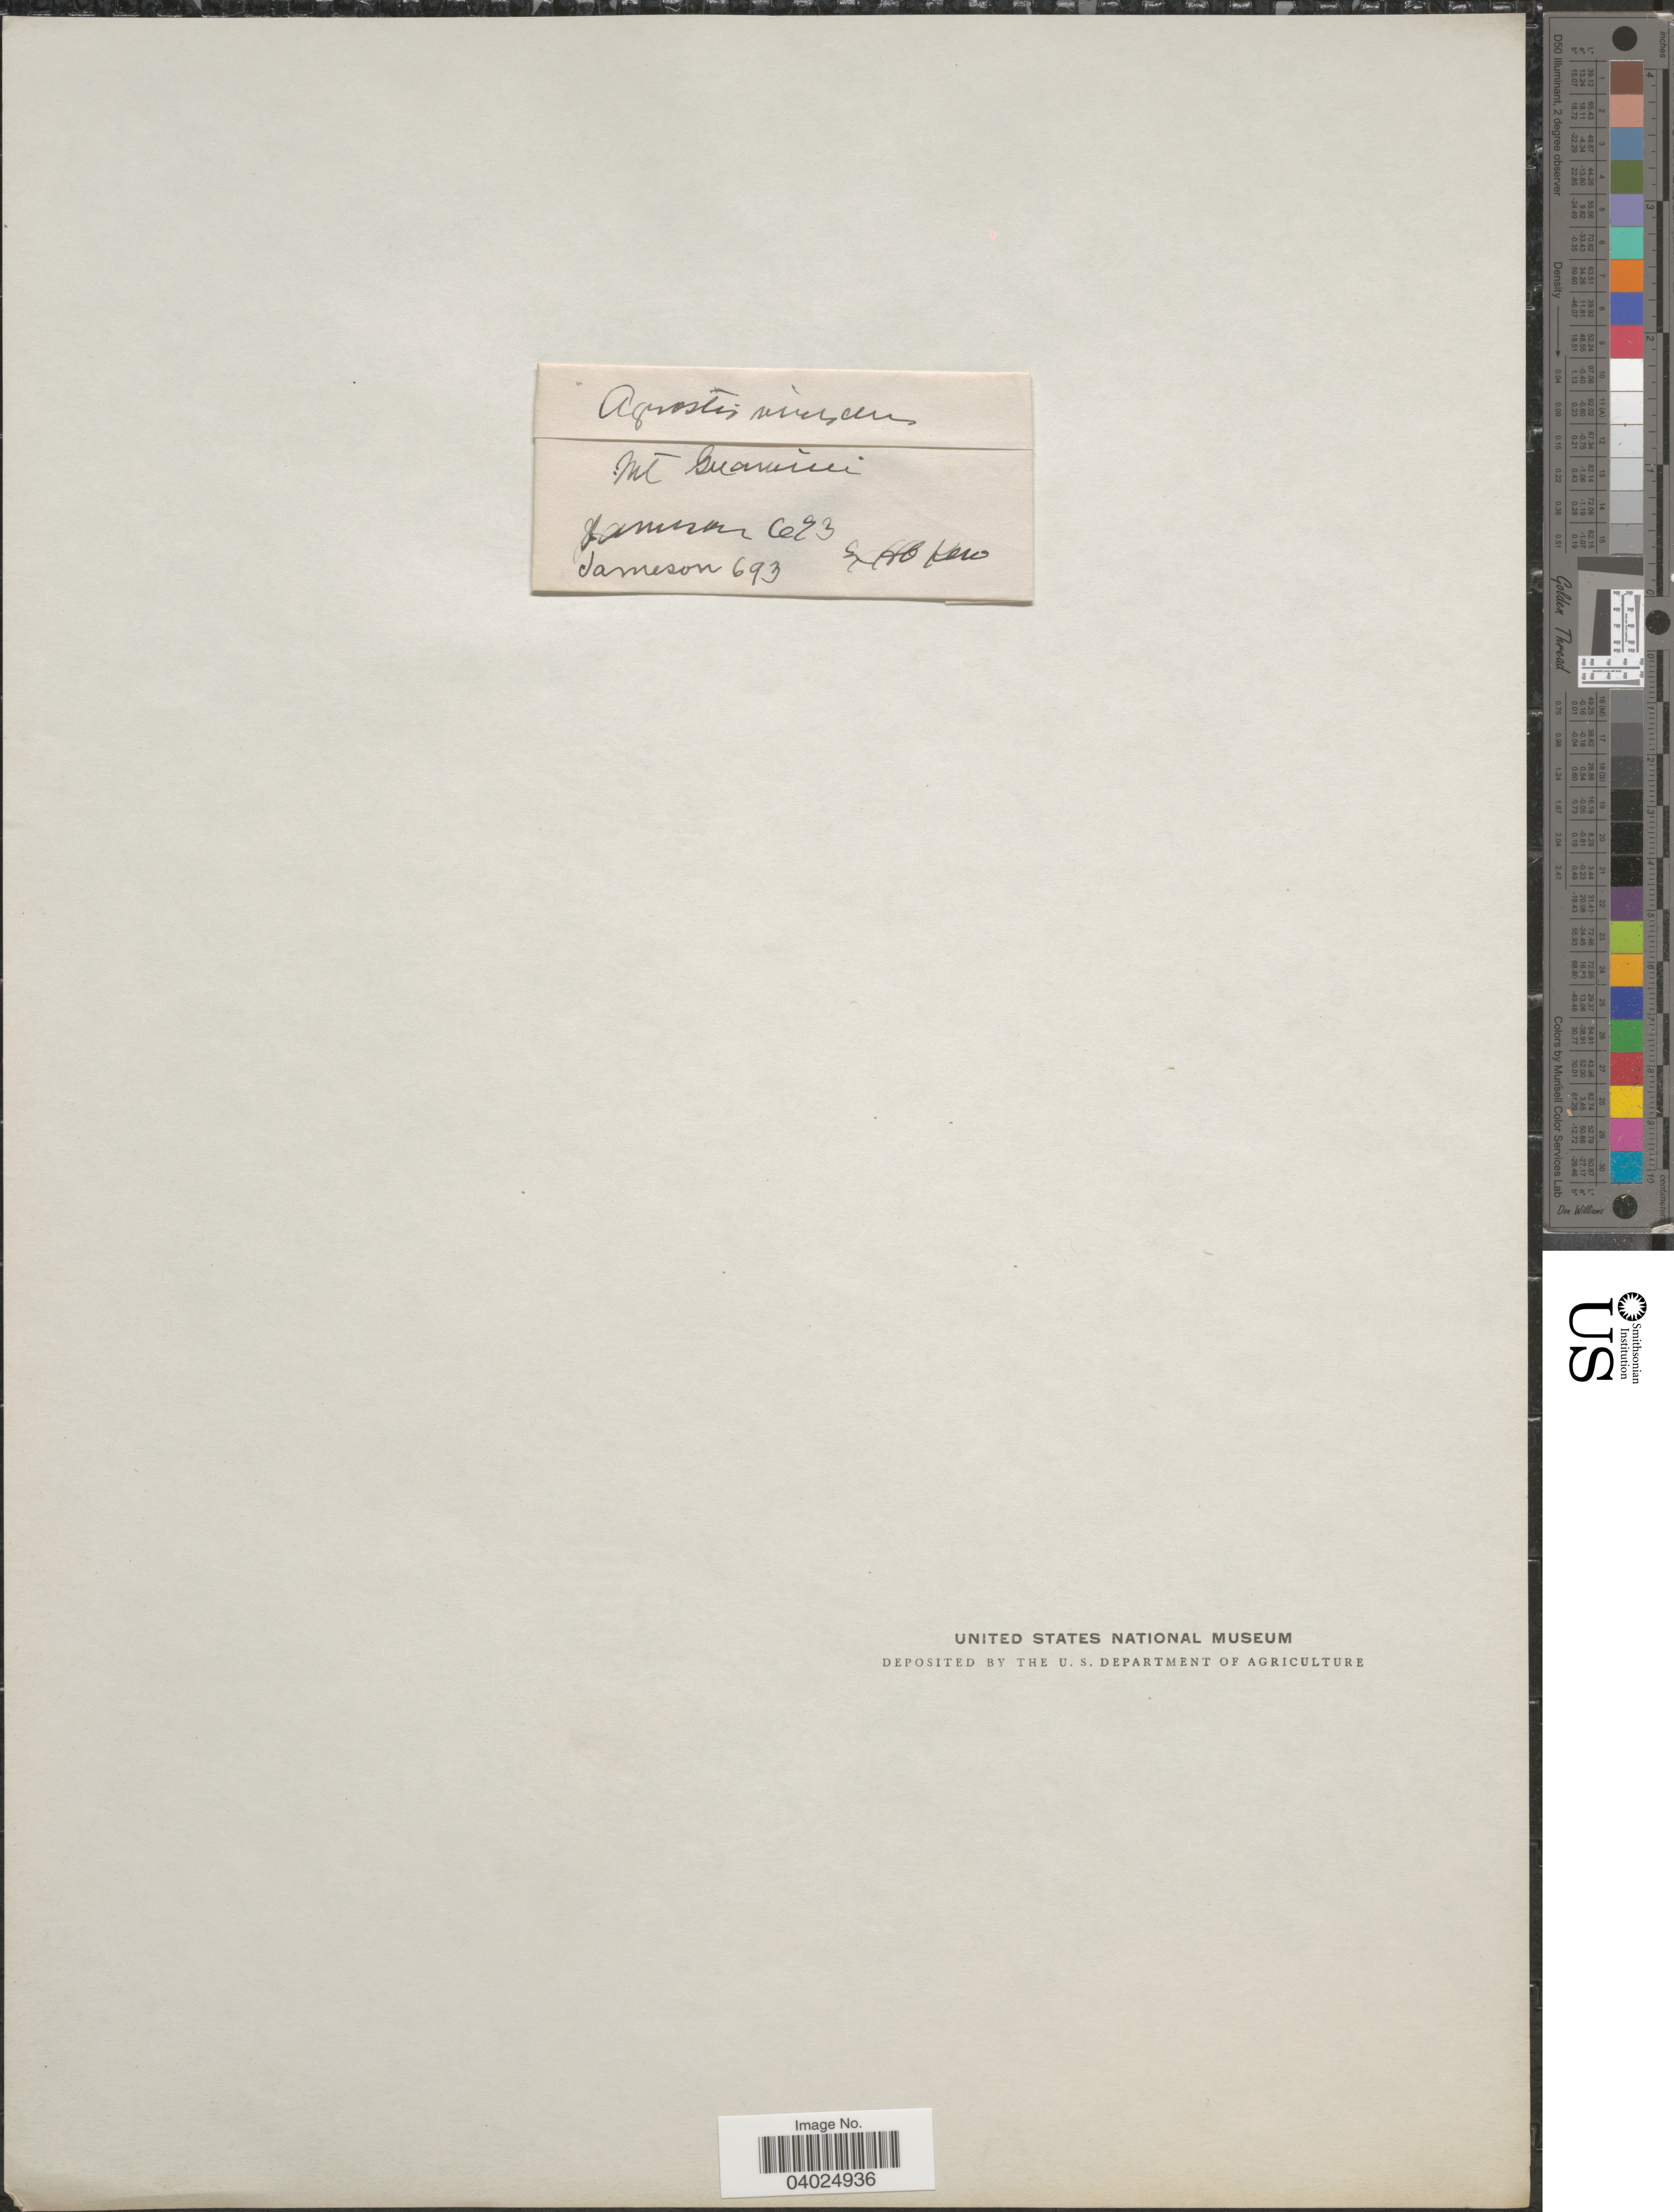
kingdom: Plantae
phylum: Tracheophyta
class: Liliopsida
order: Poales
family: Poaceae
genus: Agrostis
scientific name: Agrostis tolucensis Kunth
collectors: -- Jameson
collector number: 693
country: Ecuador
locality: Mt. Guamini.